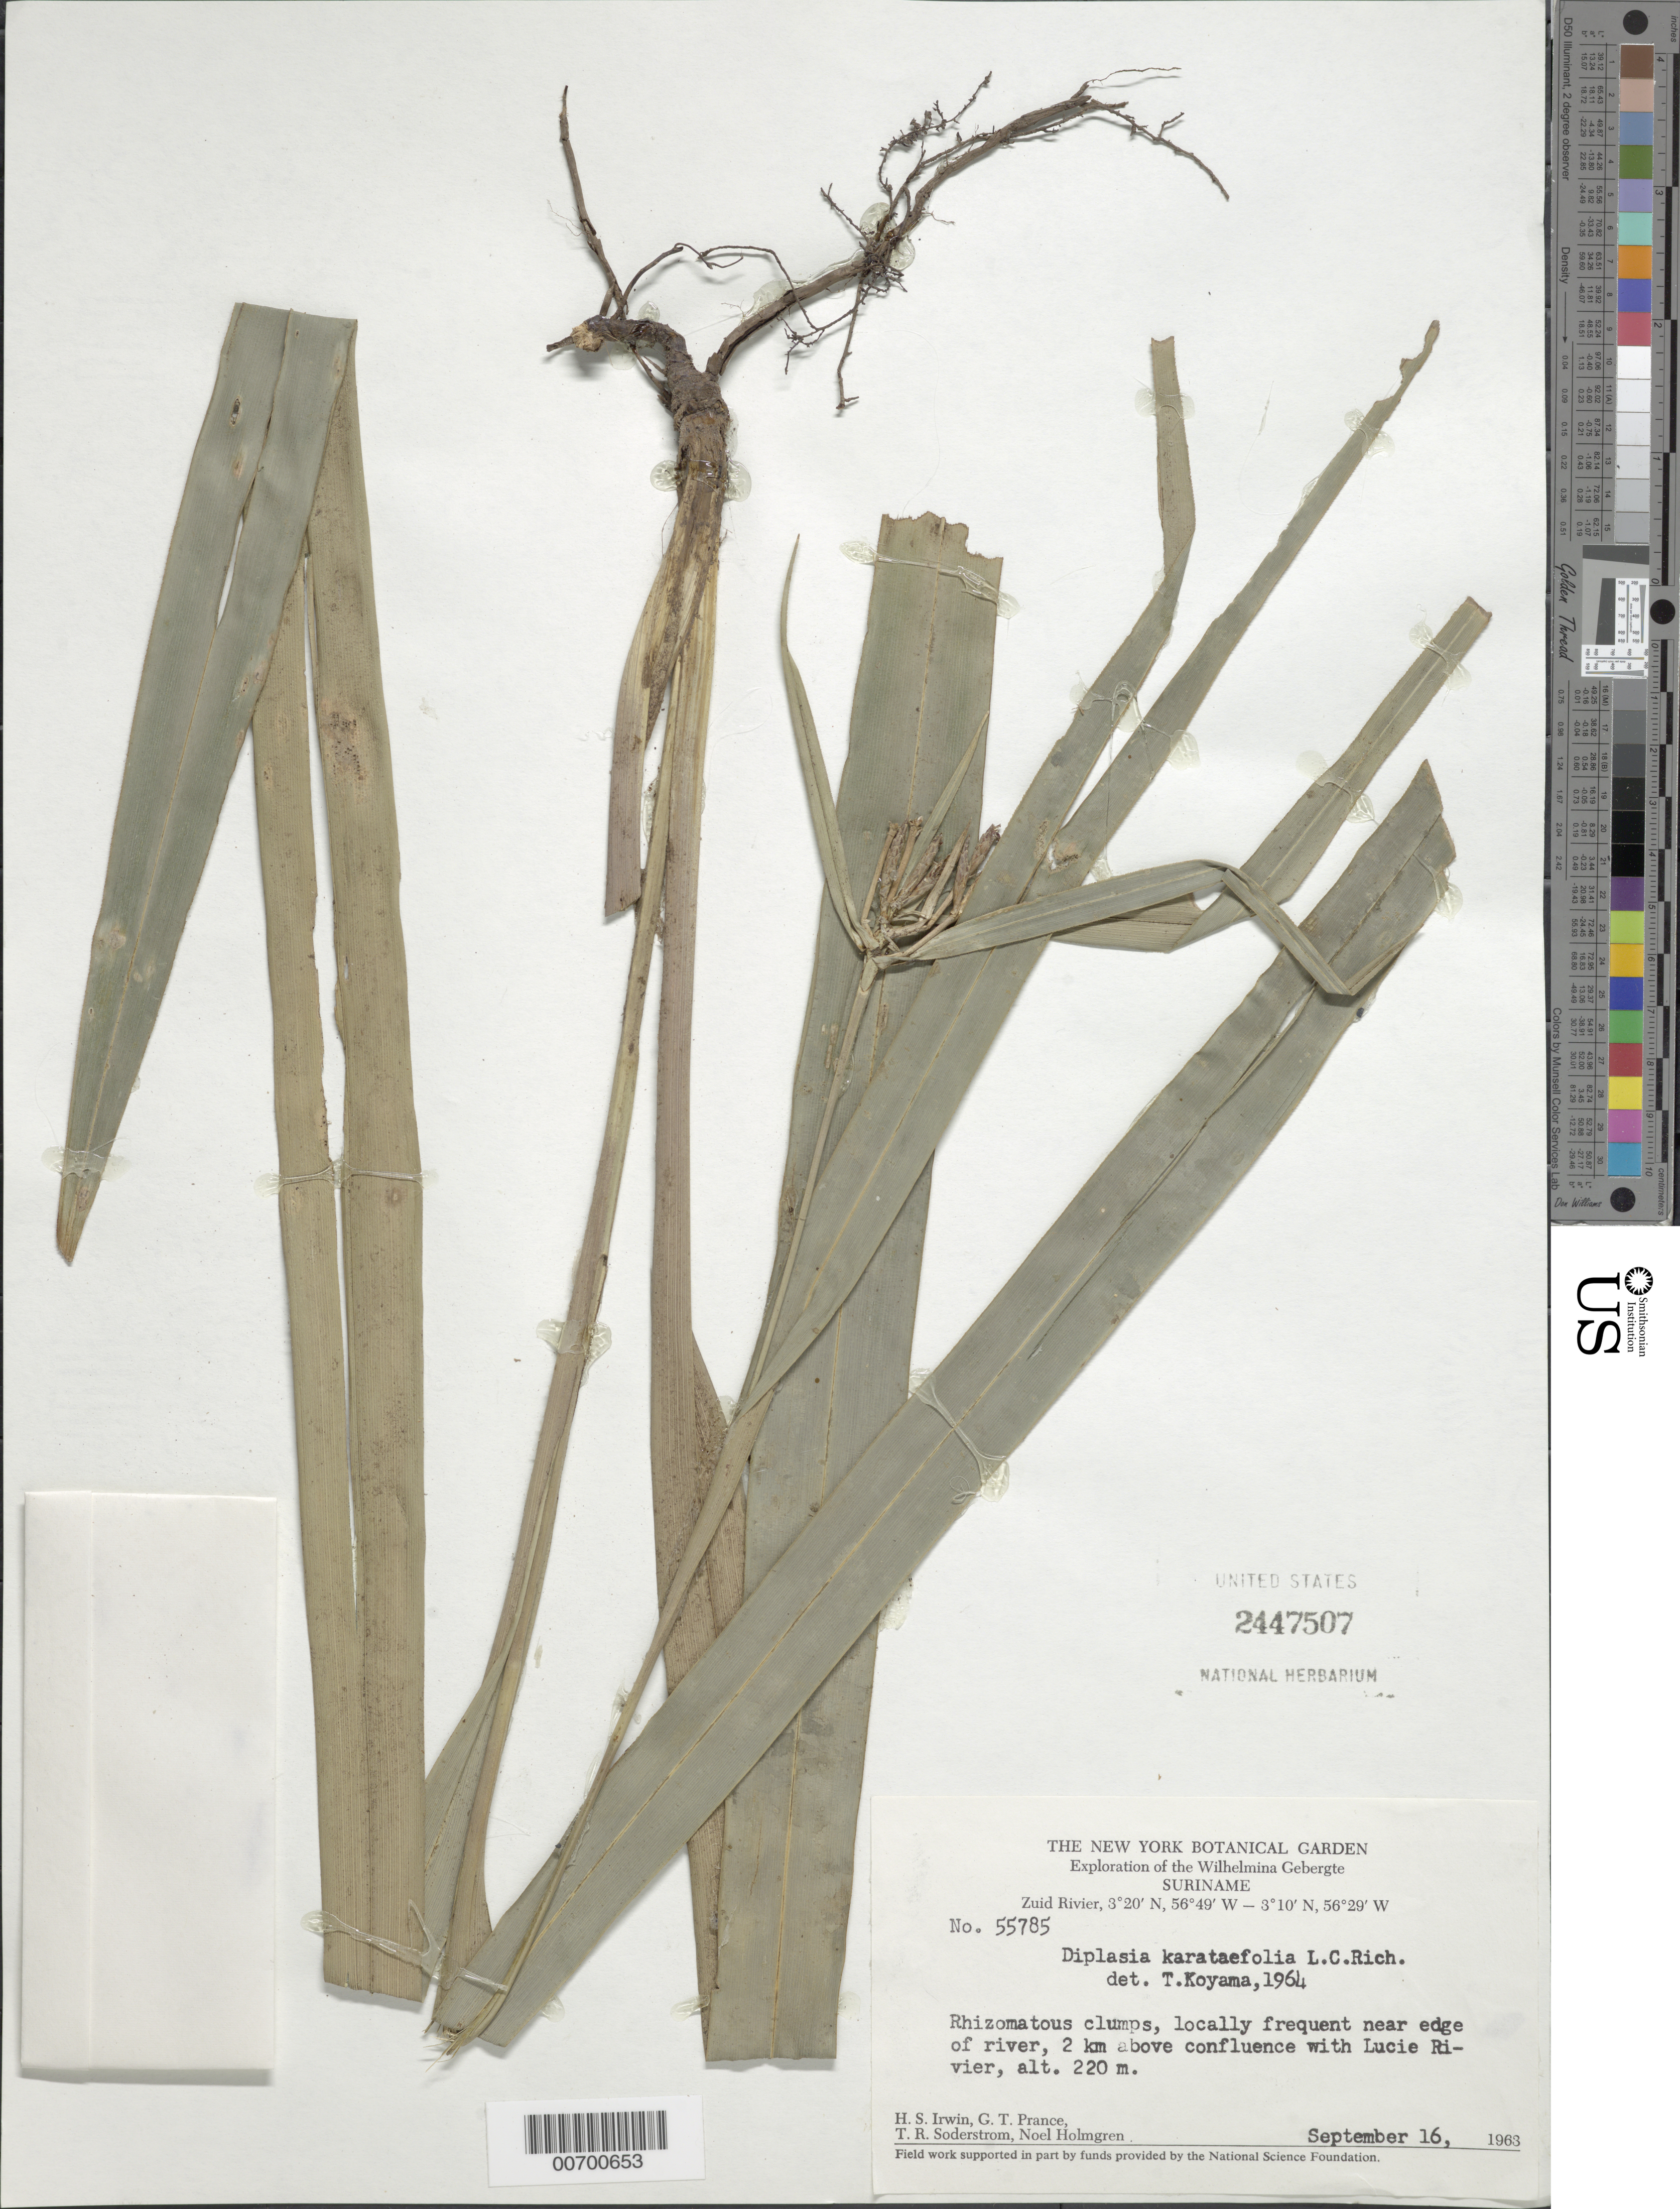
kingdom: Plantae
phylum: Tracheophyta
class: Liliopsida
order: Poales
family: Cyperaceae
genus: Diplasia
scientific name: Diplasia karatifolia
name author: Rich.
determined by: Koyama, Tetsuo M.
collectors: H. Irwin, G. T. Prance, T. R. Soderstrom & N. H. Holmgren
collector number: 55785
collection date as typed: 16-Sep-63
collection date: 1963-09-16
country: Suriname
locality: Zuid River, 2 km above confluence with Lucie R., Wilhelmina Gebergte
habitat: Near edge of river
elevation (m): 220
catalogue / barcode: US 2447507